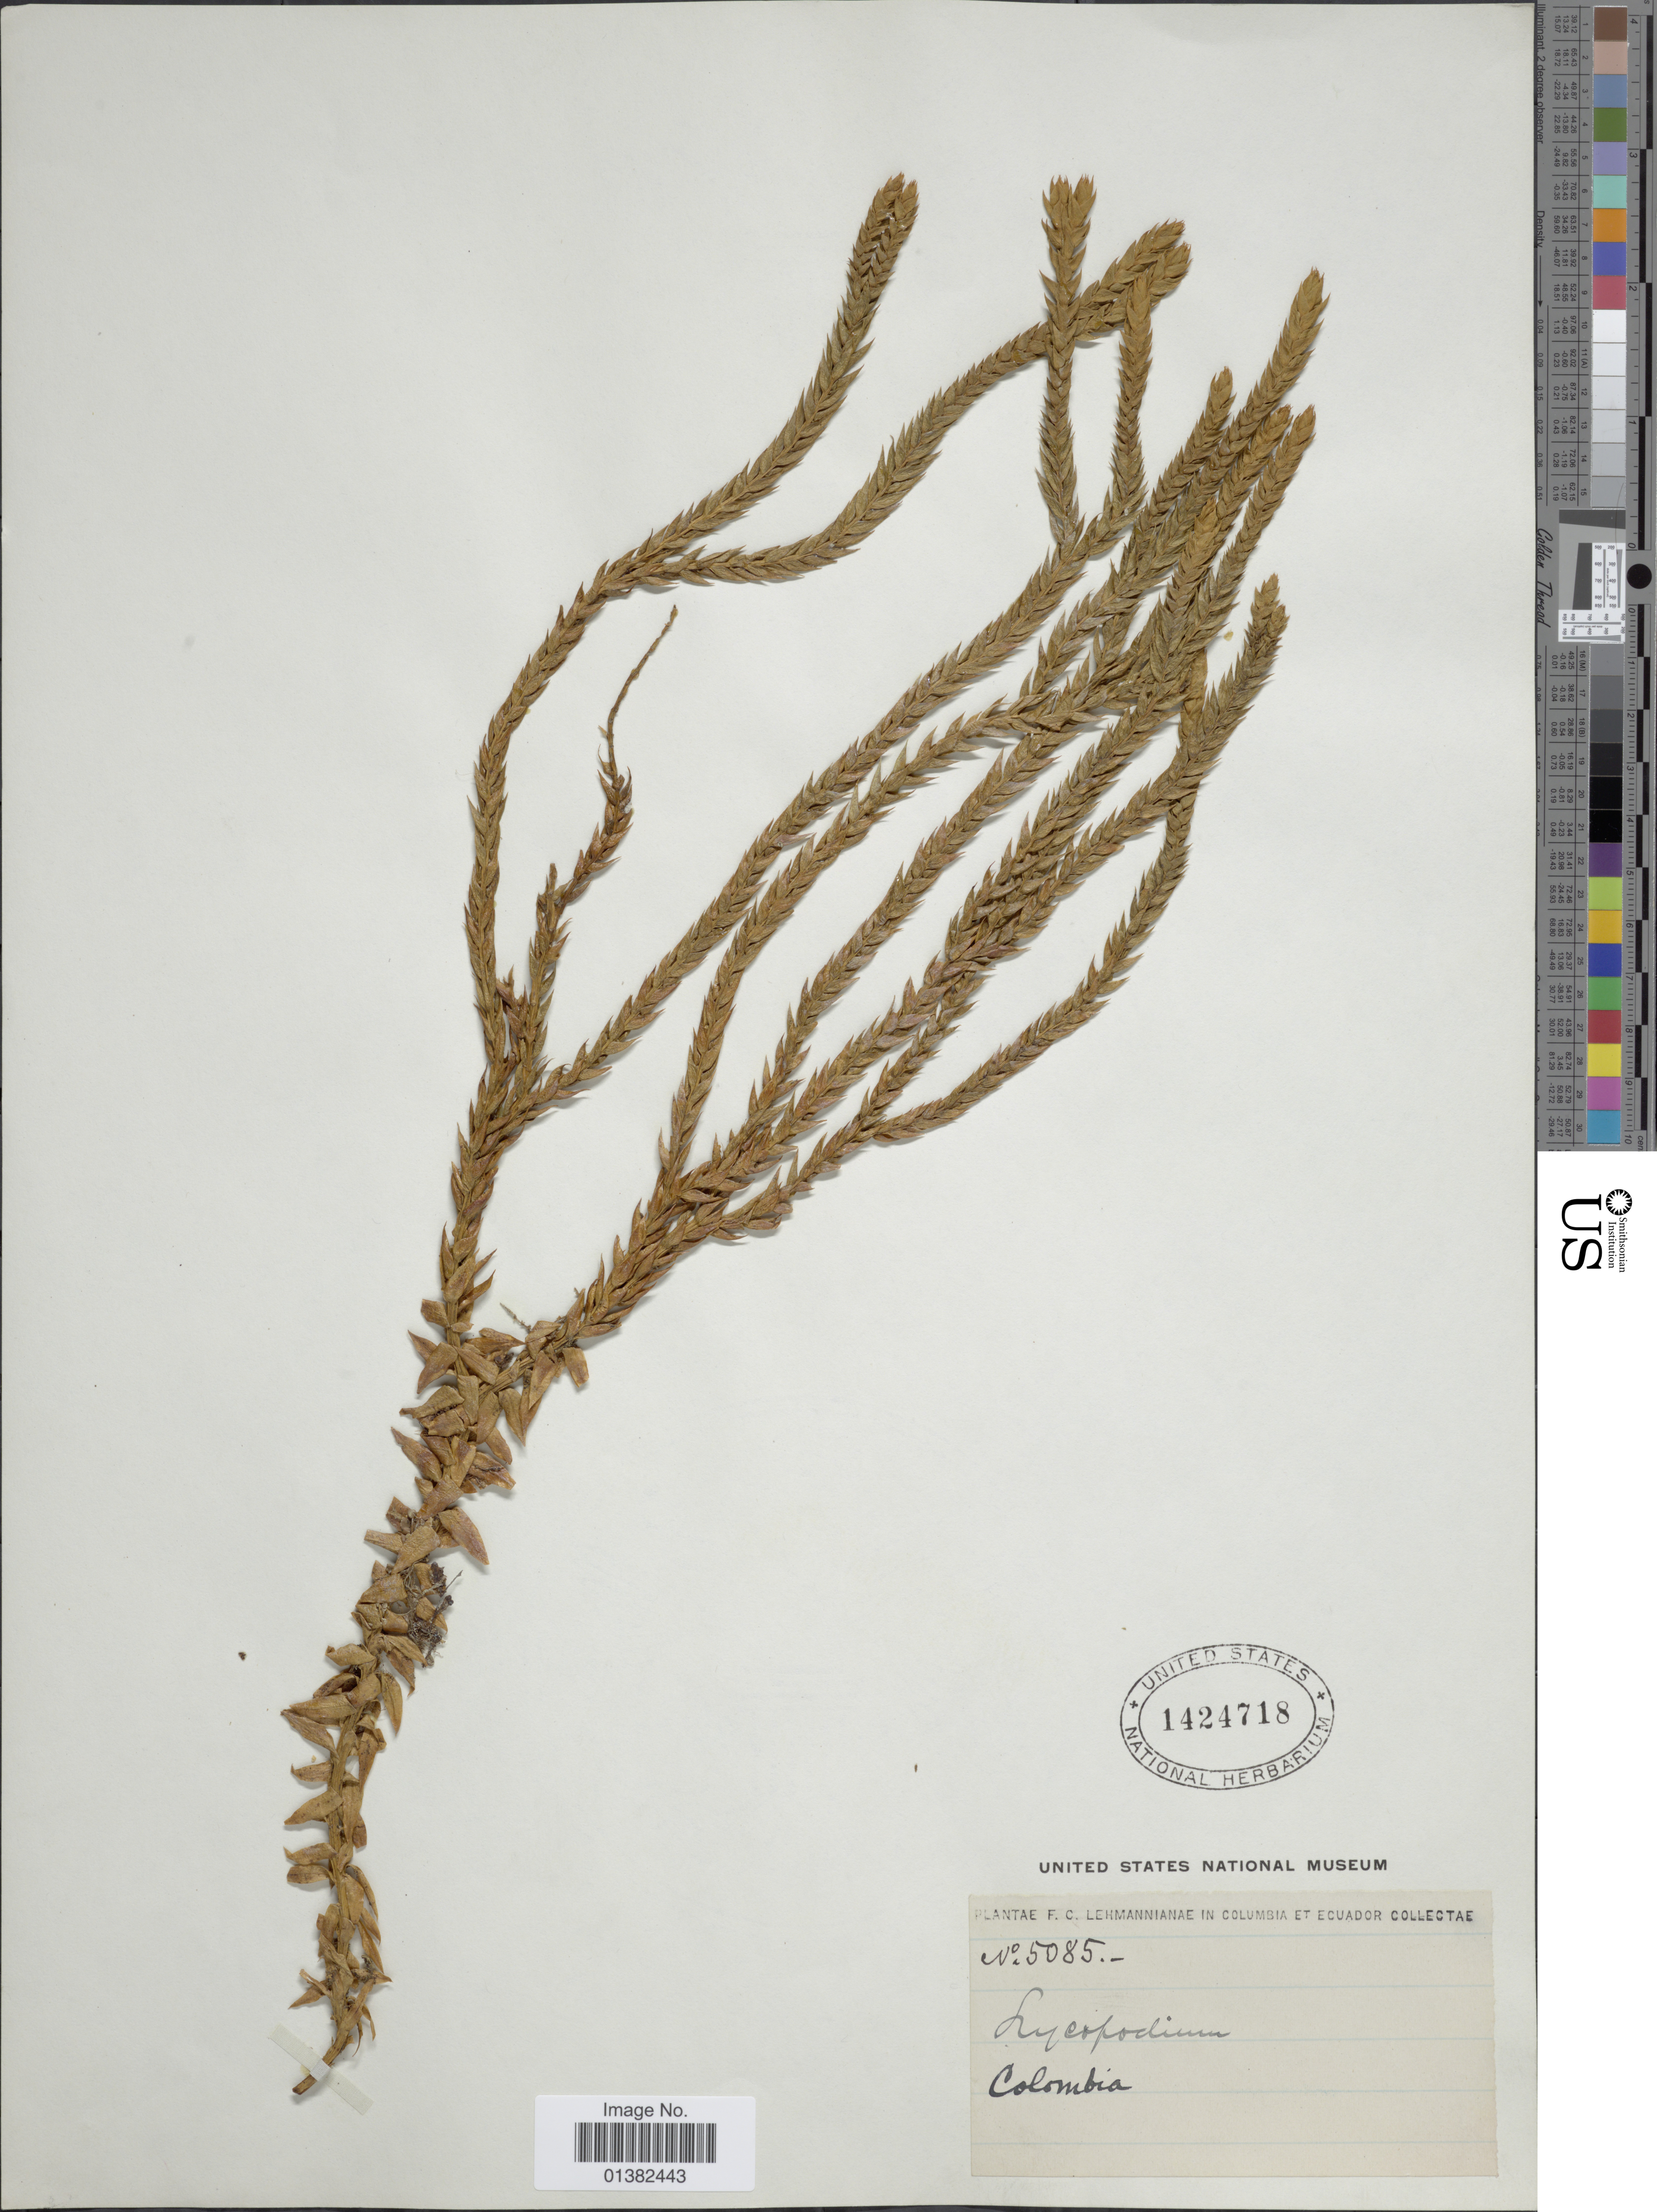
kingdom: Plantae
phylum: Tracheophyta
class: Lycopodiopsida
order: Lycopodiales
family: Lycopodiaceae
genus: Phlegmariurus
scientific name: Phlegmariurus echinatus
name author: (Spring) B. Øllg.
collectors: F. C. Lehmann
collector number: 5085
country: Colombia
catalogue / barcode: US 1424718